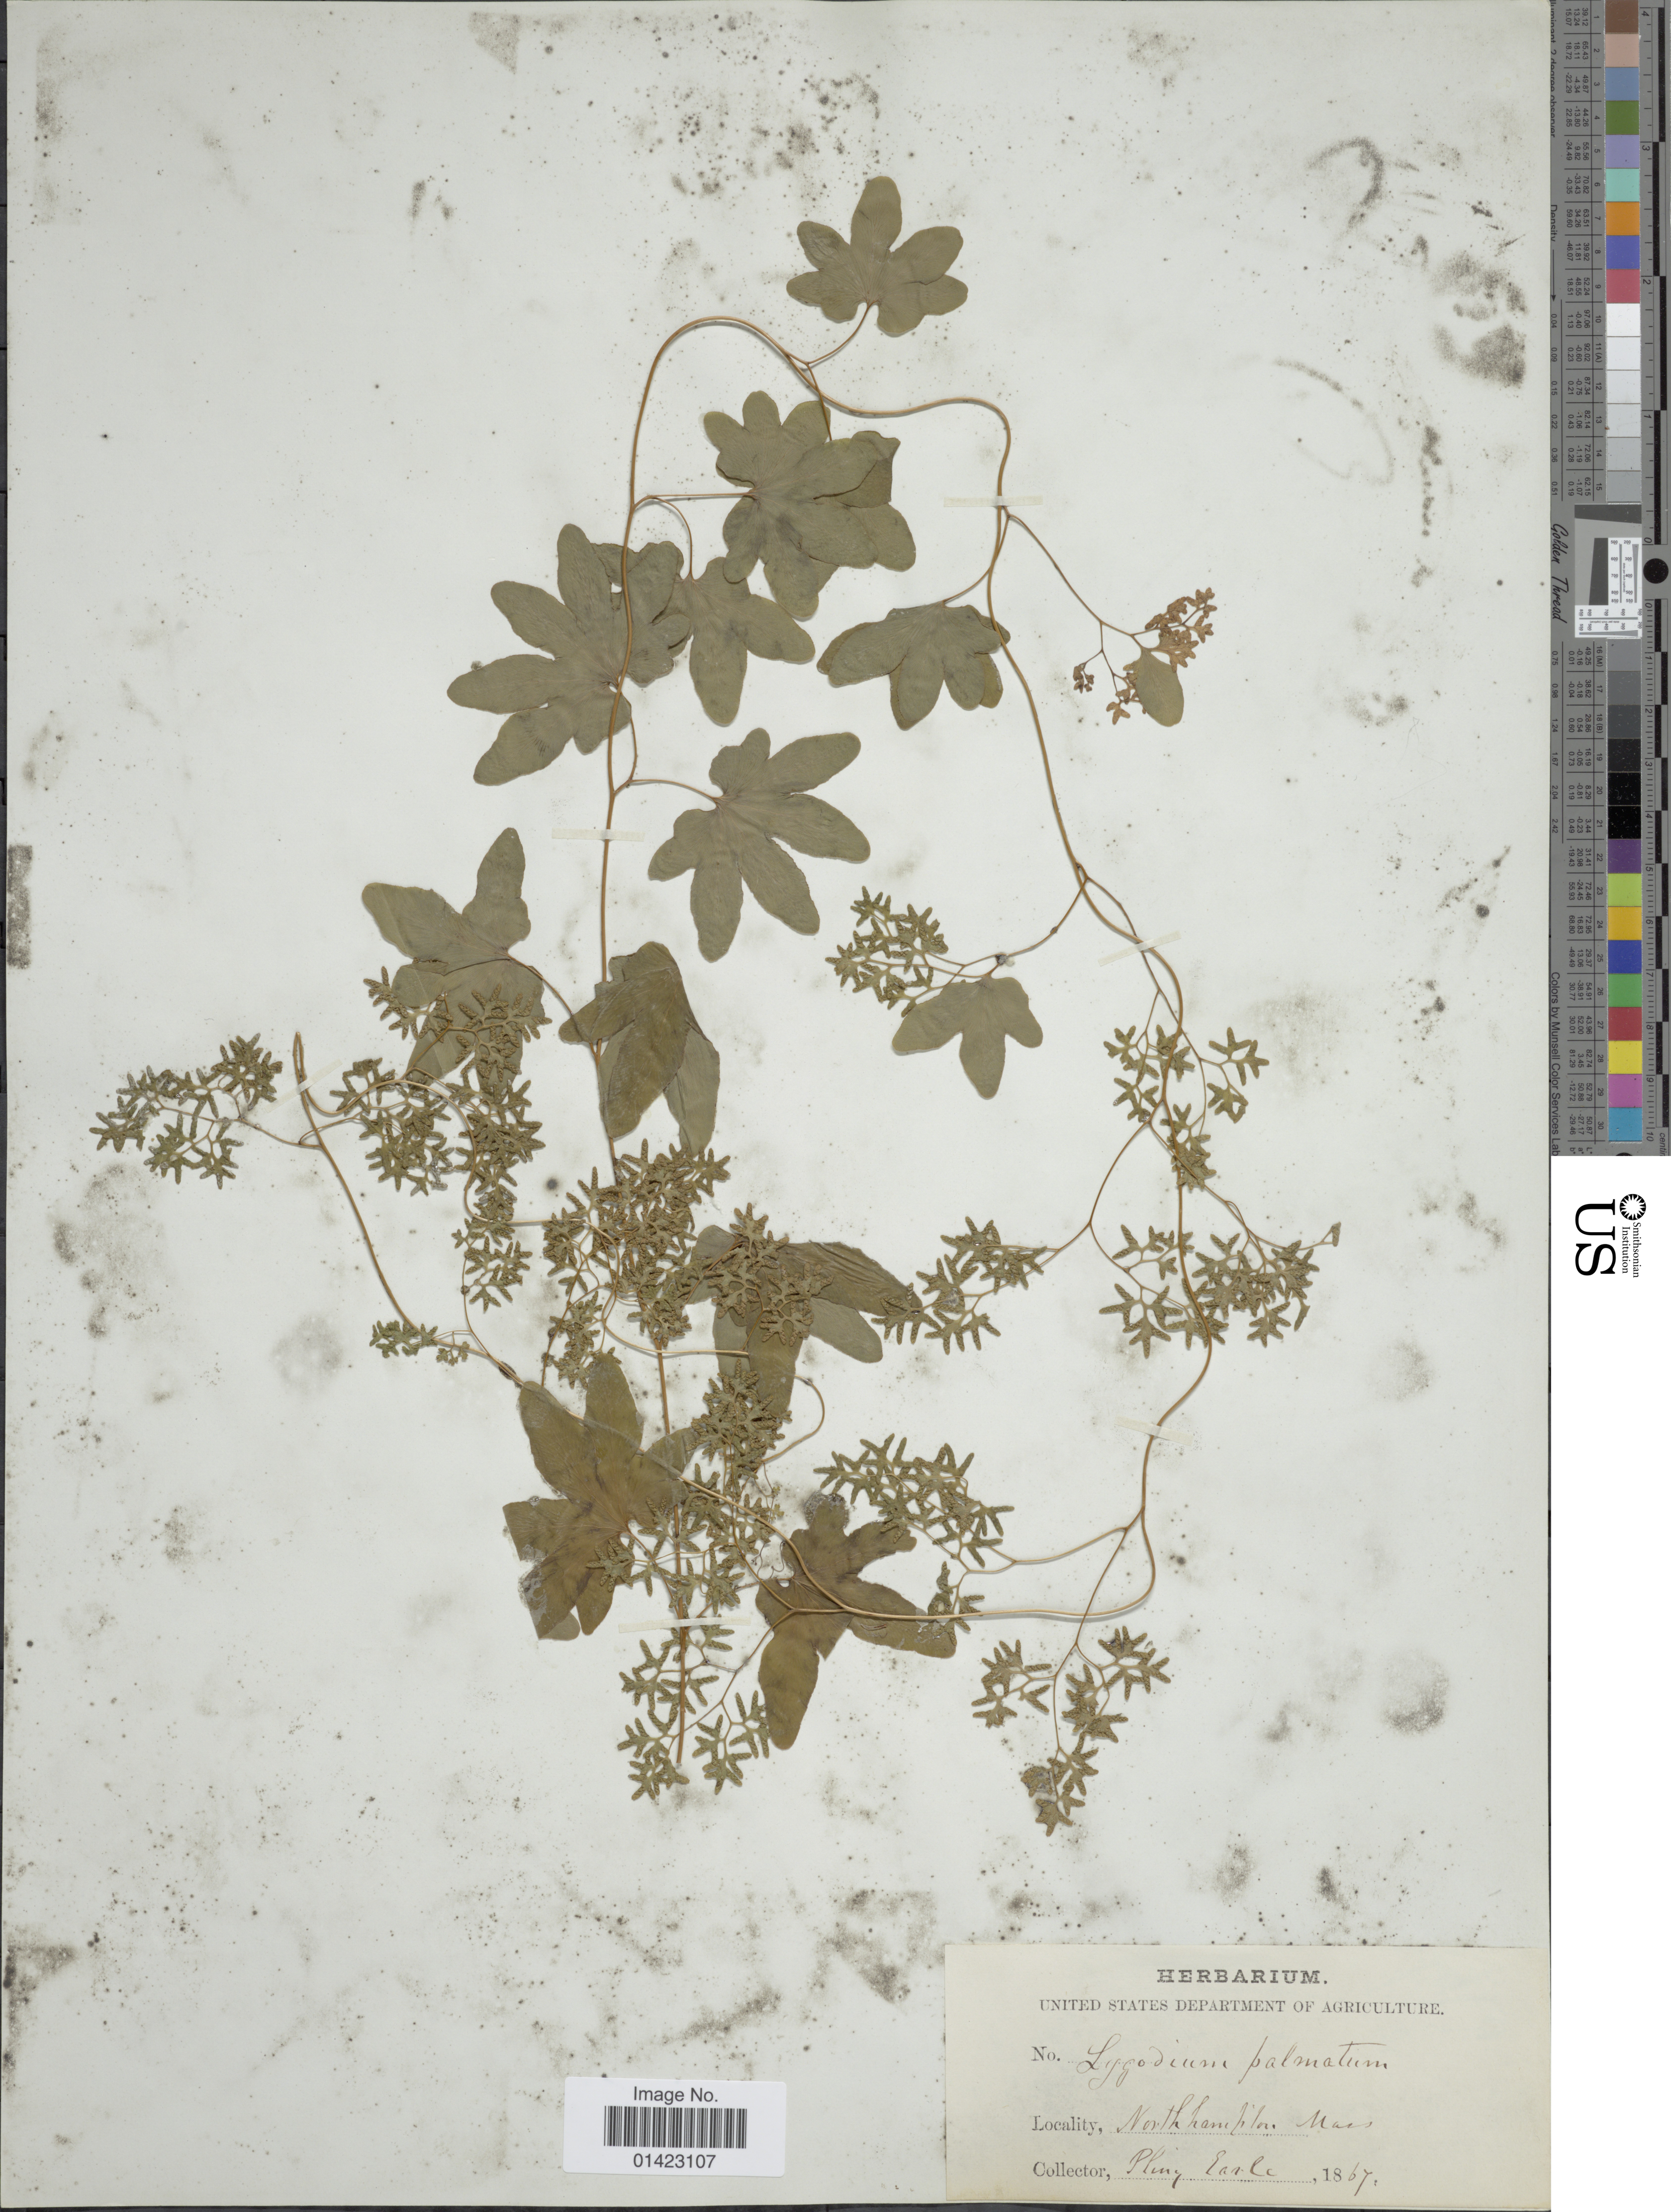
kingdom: Plantae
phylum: Tracheophyta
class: Polypodiopsida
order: Schizaeales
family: Lygodiaceae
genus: Lygodium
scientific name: Lygodium palmatum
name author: (Bernh.) Sw.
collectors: P. Earle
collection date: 1867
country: United States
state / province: Massachusetts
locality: North hampton Mass.